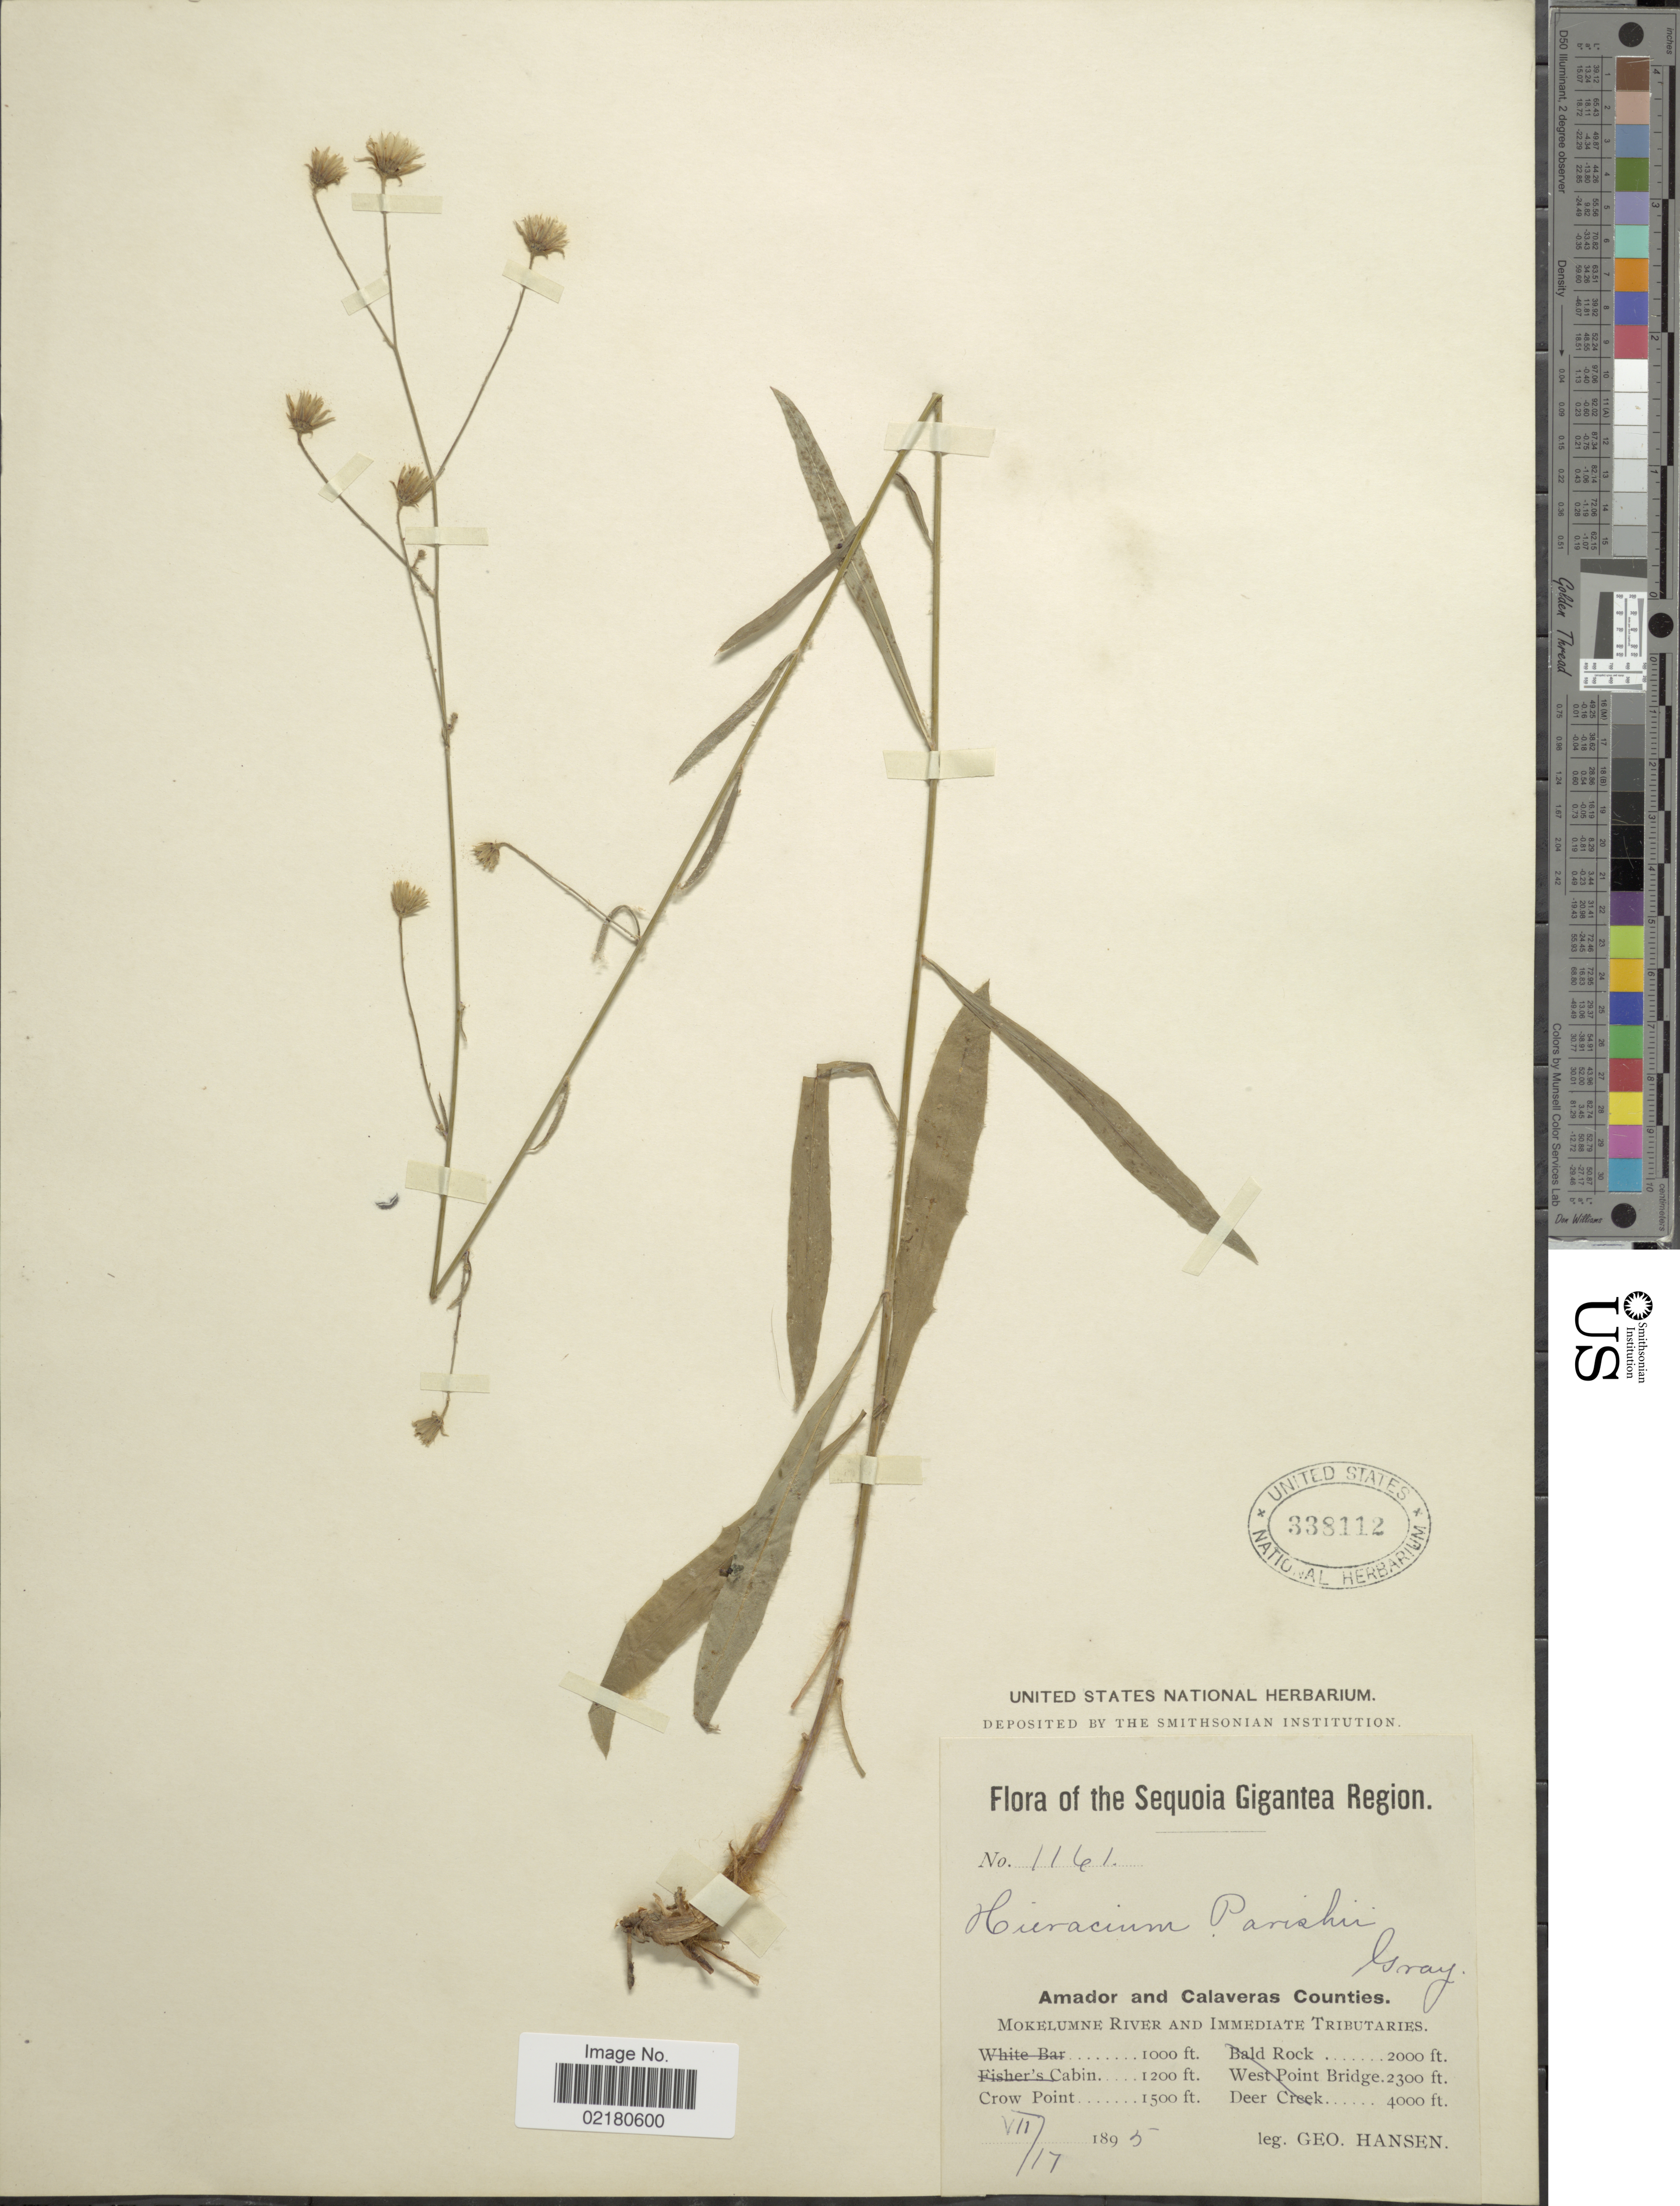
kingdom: Plantae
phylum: Tracheophyta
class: Magnoliopsida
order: Asterales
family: Asteraceae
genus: Hieracium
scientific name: Hieracium parishii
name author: A. Gray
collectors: G. Hansen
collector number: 1161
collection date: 1895-07-17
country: United States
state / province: California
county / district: Calaveras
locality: Sequoia Gigantea Region, Amador and Calaveras Counties, Mokelumne River and Immediate Tributaries, Crow Point.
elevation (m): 457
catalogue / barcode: US 338112